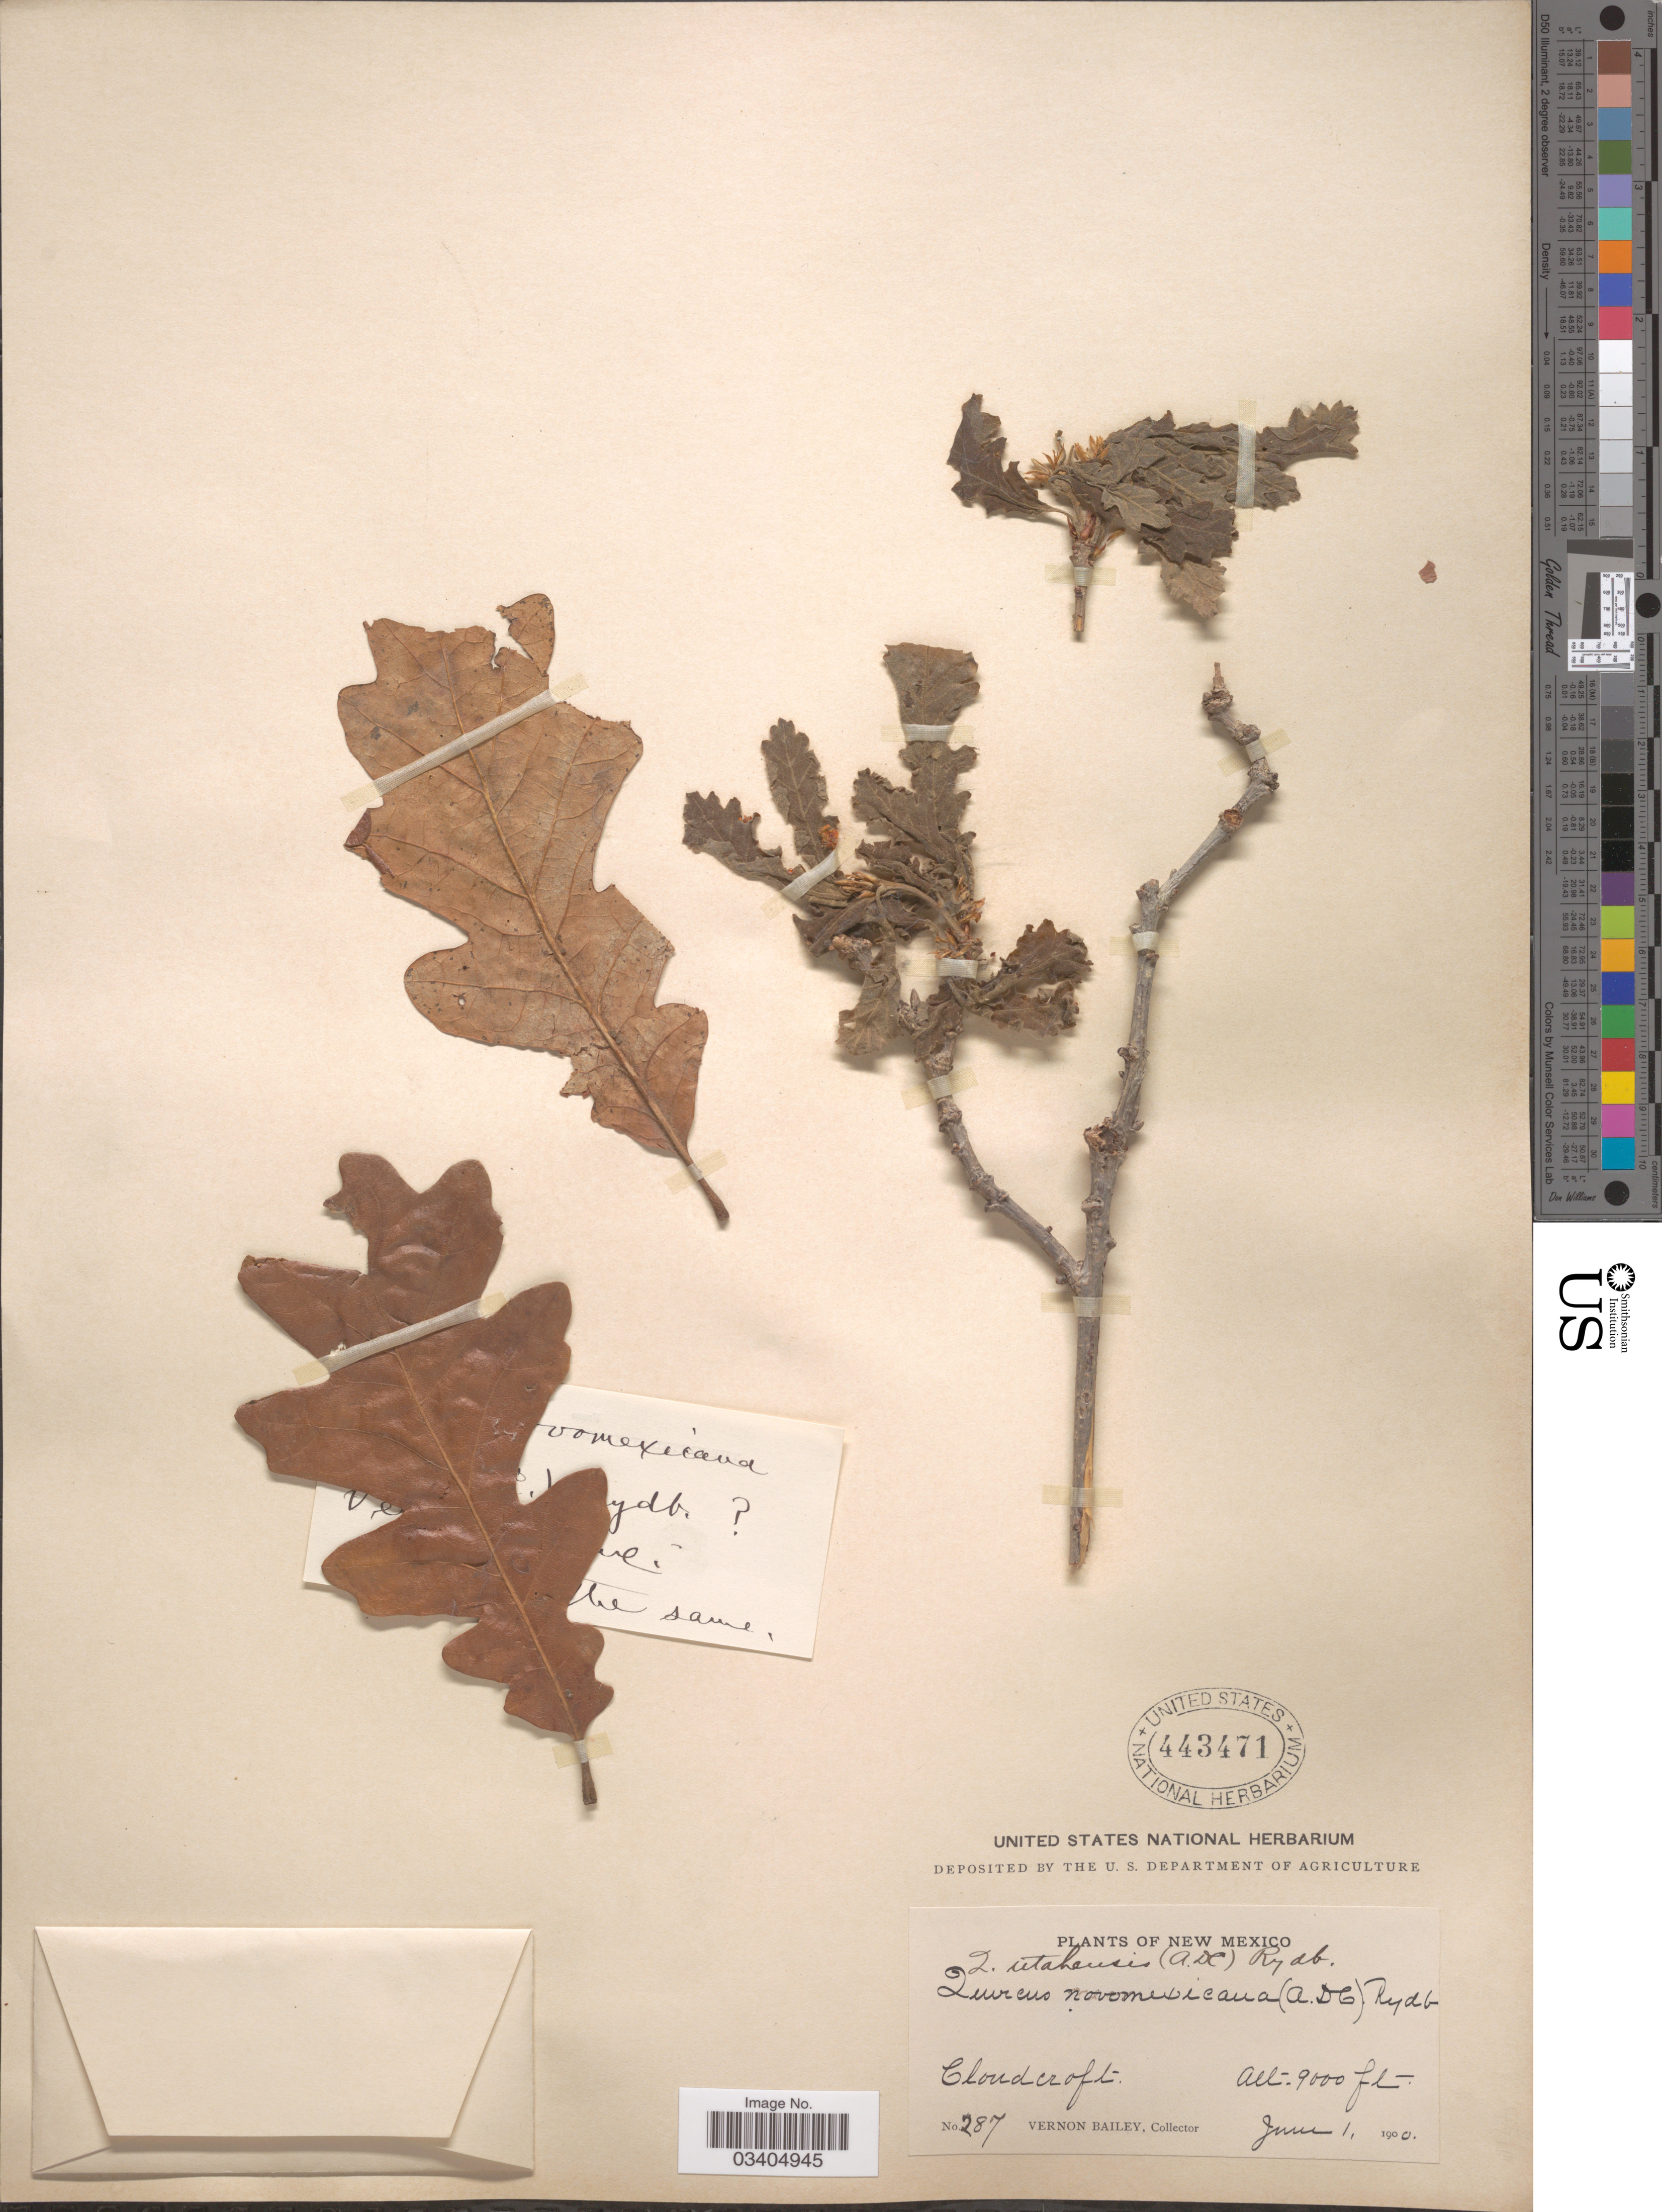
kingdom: Plantae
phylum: Tracheophyta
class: Magnoliopsida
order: Fagales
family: Fagaceae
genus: Quercus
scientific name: Quercus gambelii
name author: Nutt.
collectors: V. O. Bailey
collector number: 287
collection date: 1900-06-01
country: United States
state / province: New Mexico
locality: Cloudcroft.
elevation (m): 2743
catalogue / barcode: US 443471